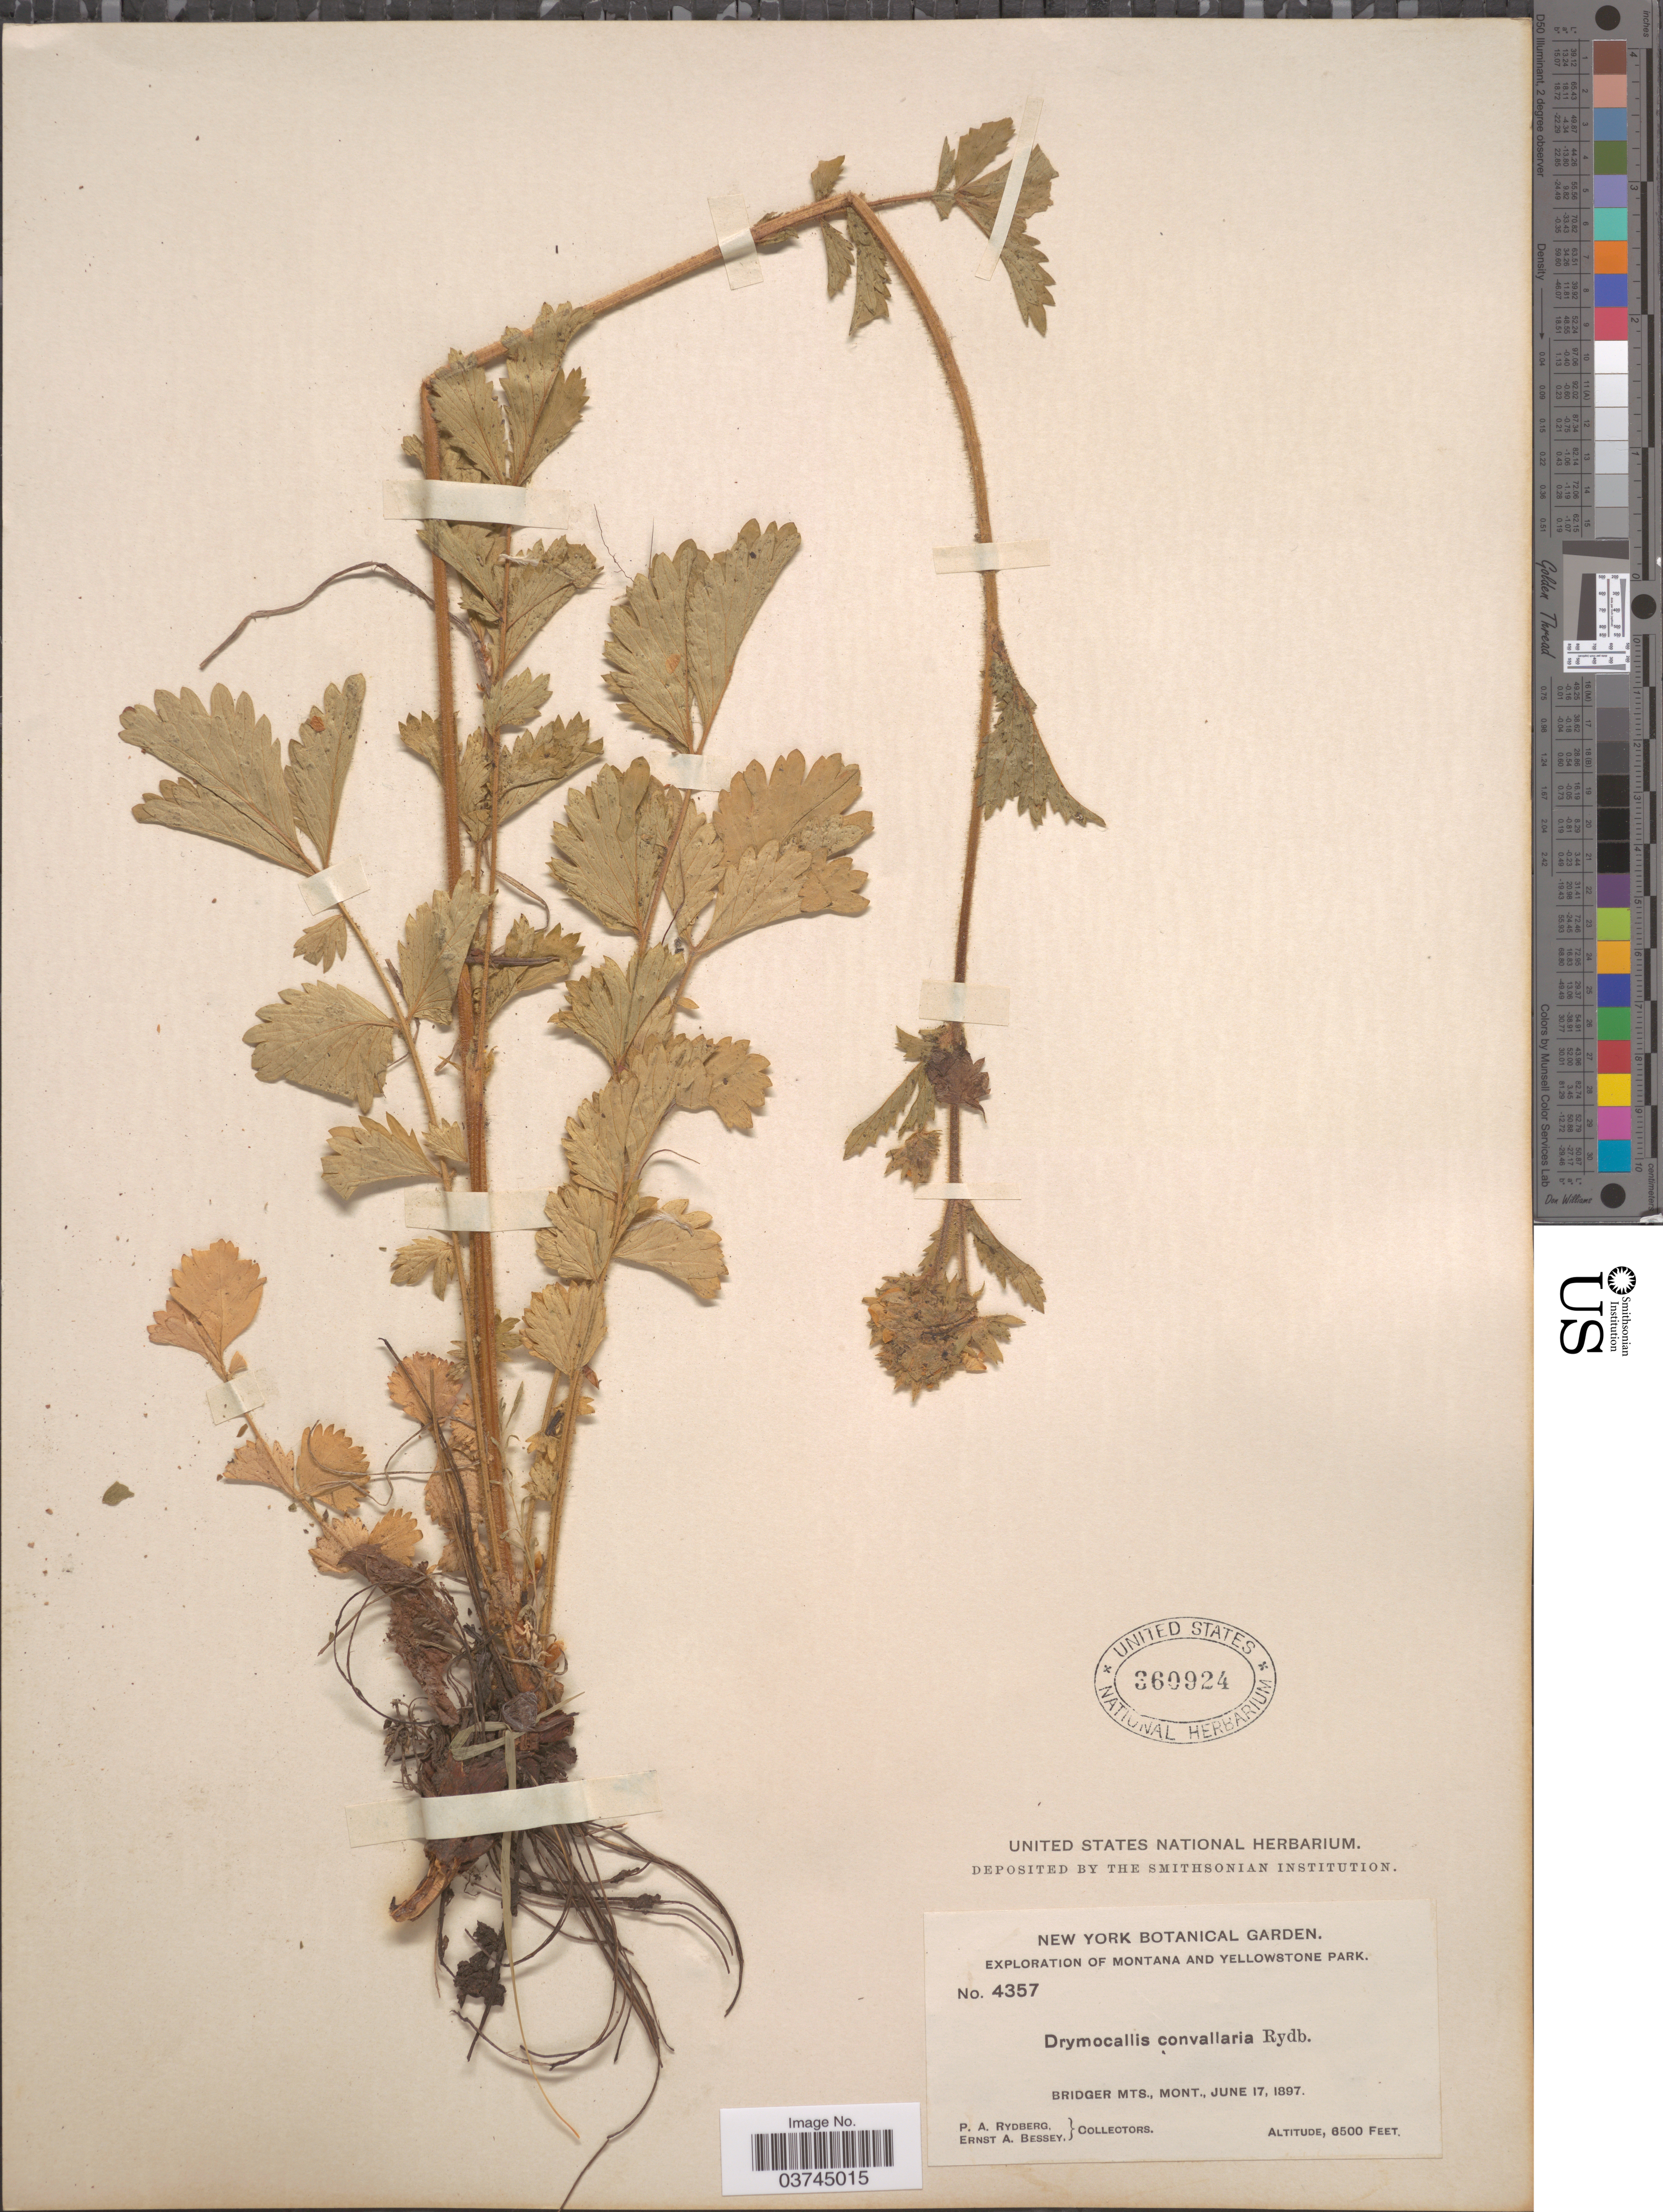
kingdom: Plantae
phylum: Tracheophyta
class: Magnoliopsida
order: Rosales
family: Rosaceae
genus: Drymocallis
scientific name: Drymocallis convallaria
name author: (Rydb.) Rydb.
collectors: P. A. Rydberg & E. A. Bessey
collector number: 4357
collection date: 1897-06-17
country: United States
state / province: Montana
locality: Yellowstone Park. Bridger Mts.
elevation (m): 1981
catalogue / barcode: US 360924